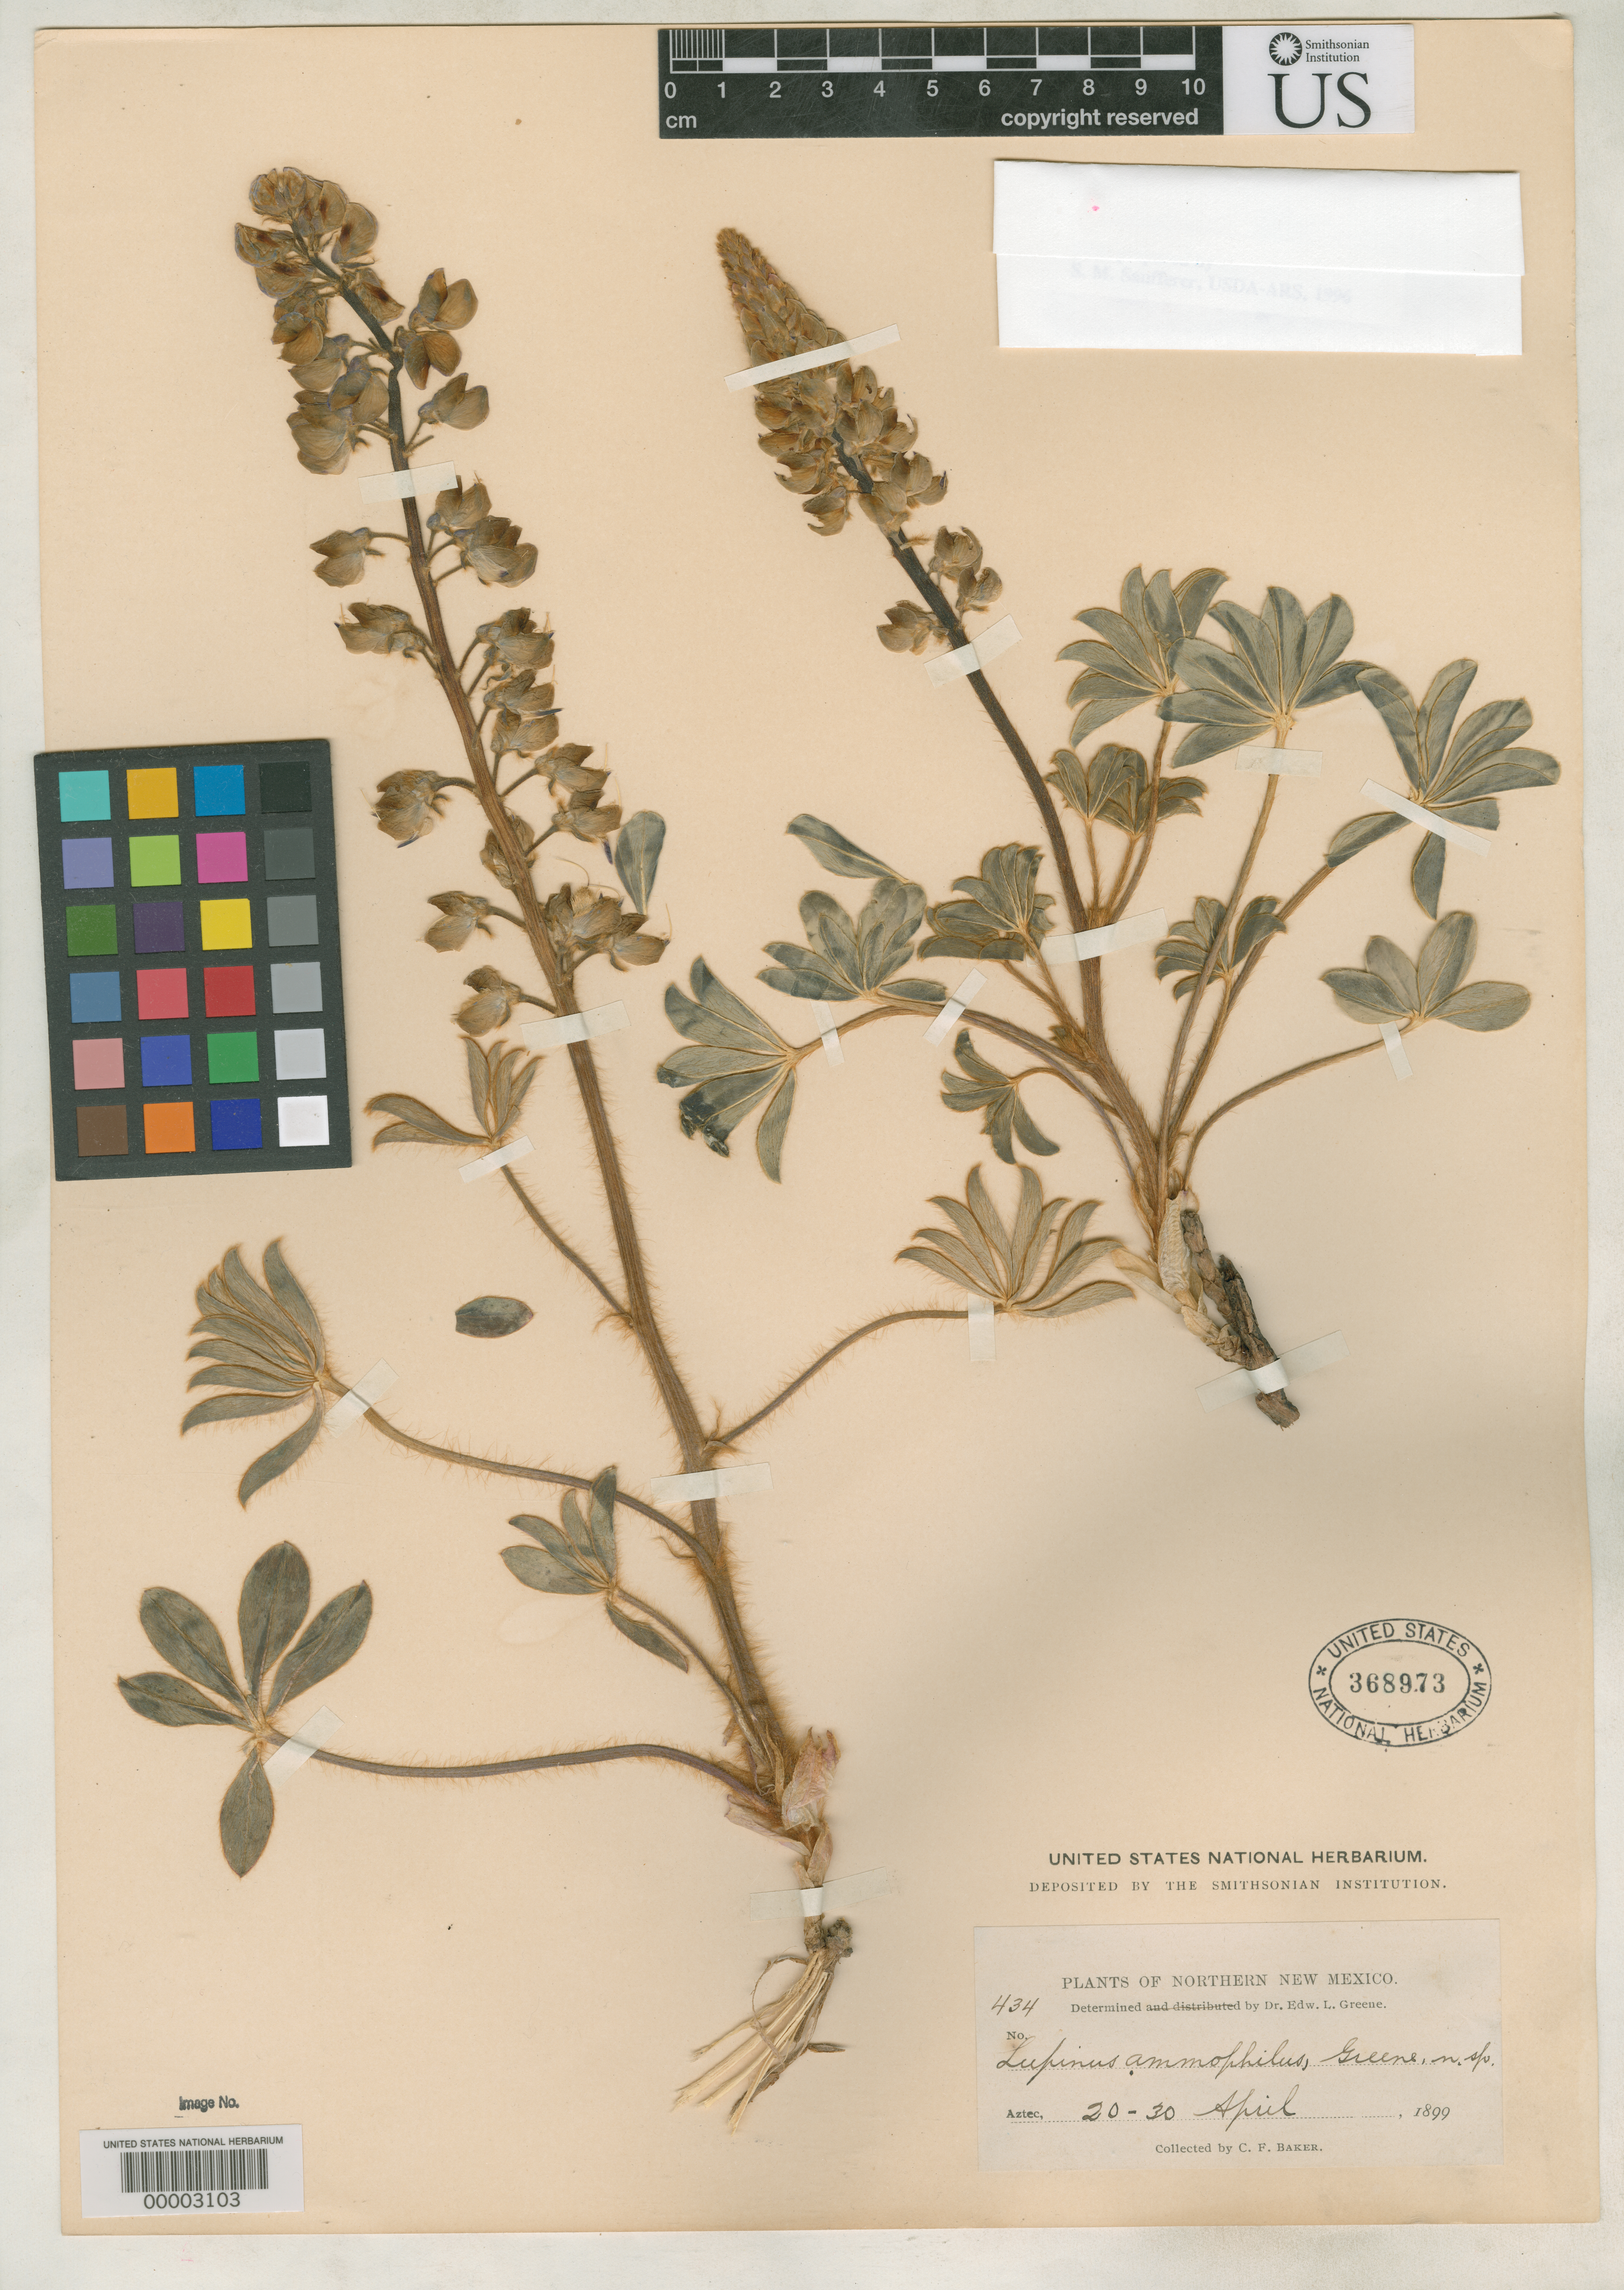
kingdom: Plantae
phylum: Tracheophyta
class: Magnoliopsida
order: Fabales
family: Fabaceae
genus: Lupinus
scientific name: Lupinus ammophilus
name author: Greene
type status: Isosyntype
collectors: C. F. Baker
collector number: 434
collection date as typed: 20 Apr 1899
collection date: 1899-04-20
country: United States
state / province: New Mexico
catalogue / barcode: US 368973